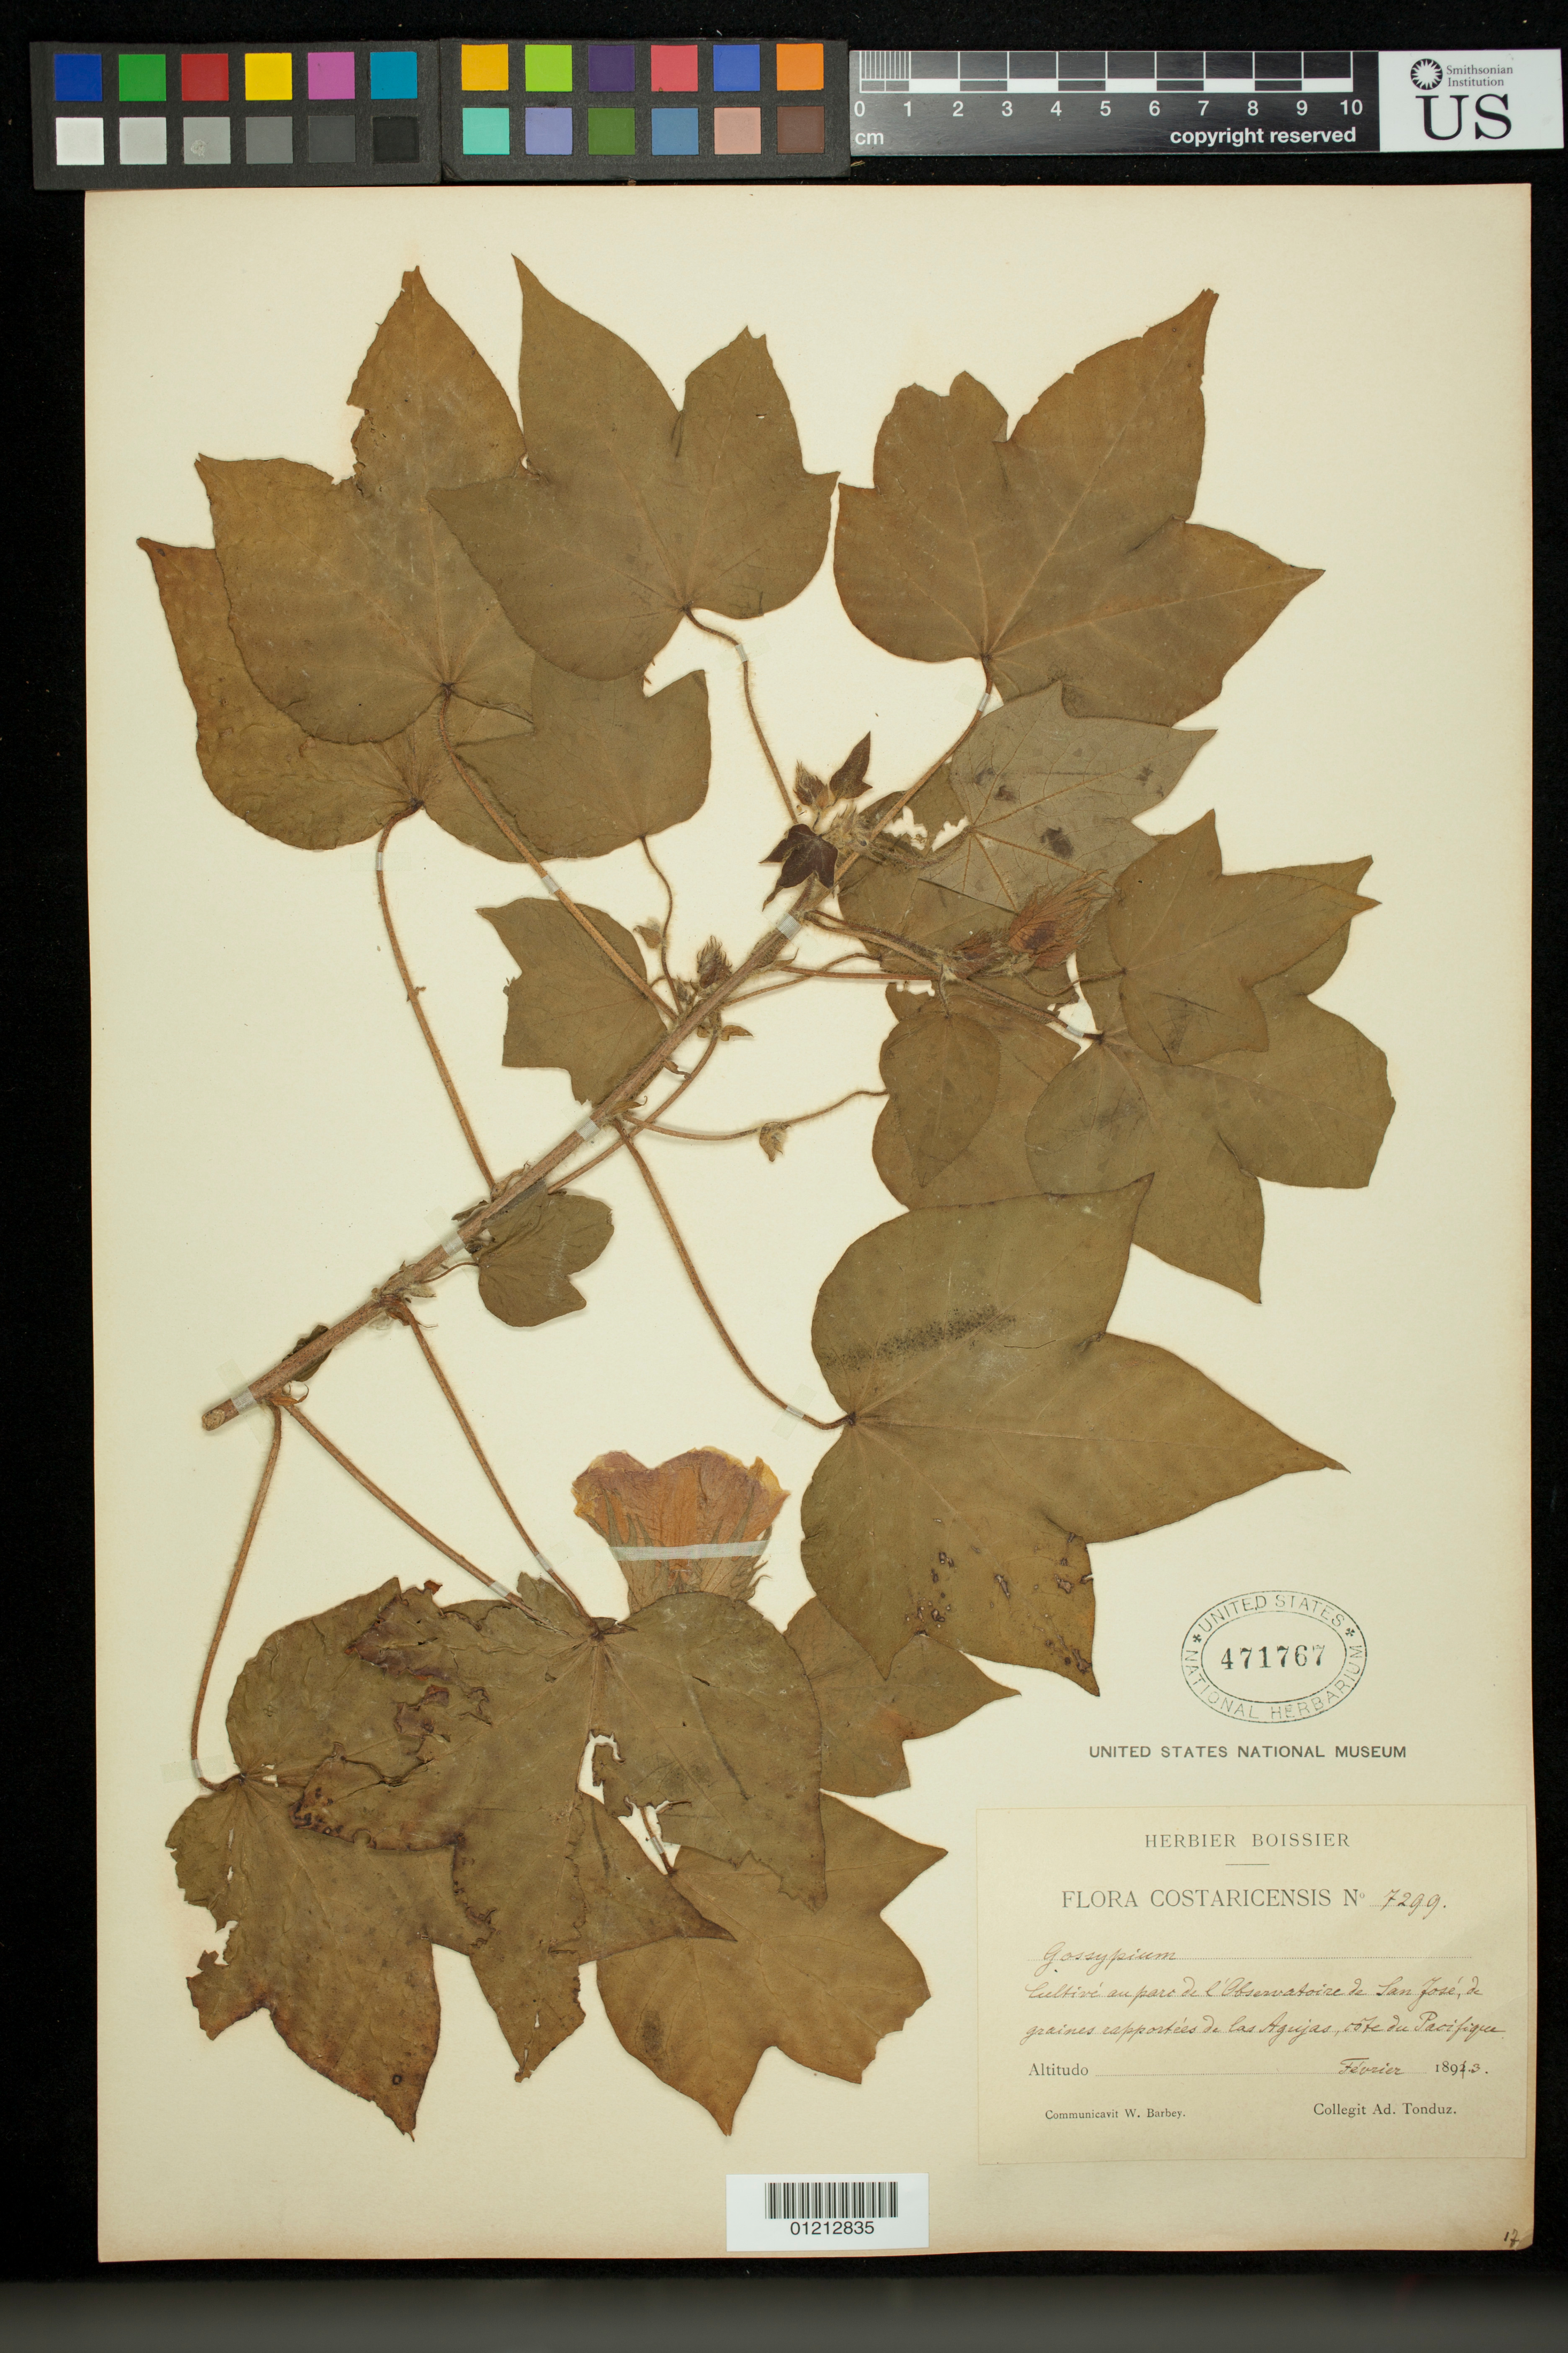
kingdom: Plantae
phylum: Tracheophyta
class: Magnoliopsida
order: Malvales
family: Malvaceae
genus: Gossypium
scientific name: Gossypium hirsutum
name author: L.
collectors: A. Tonduz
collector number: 7299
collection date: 1893-02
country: Costa Rica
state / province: San Jose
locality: Cultive au parc de l'Observatoire de San Jose, de graines rapportees de las Agujas, cote du Pacifique.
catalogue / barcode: US 471767